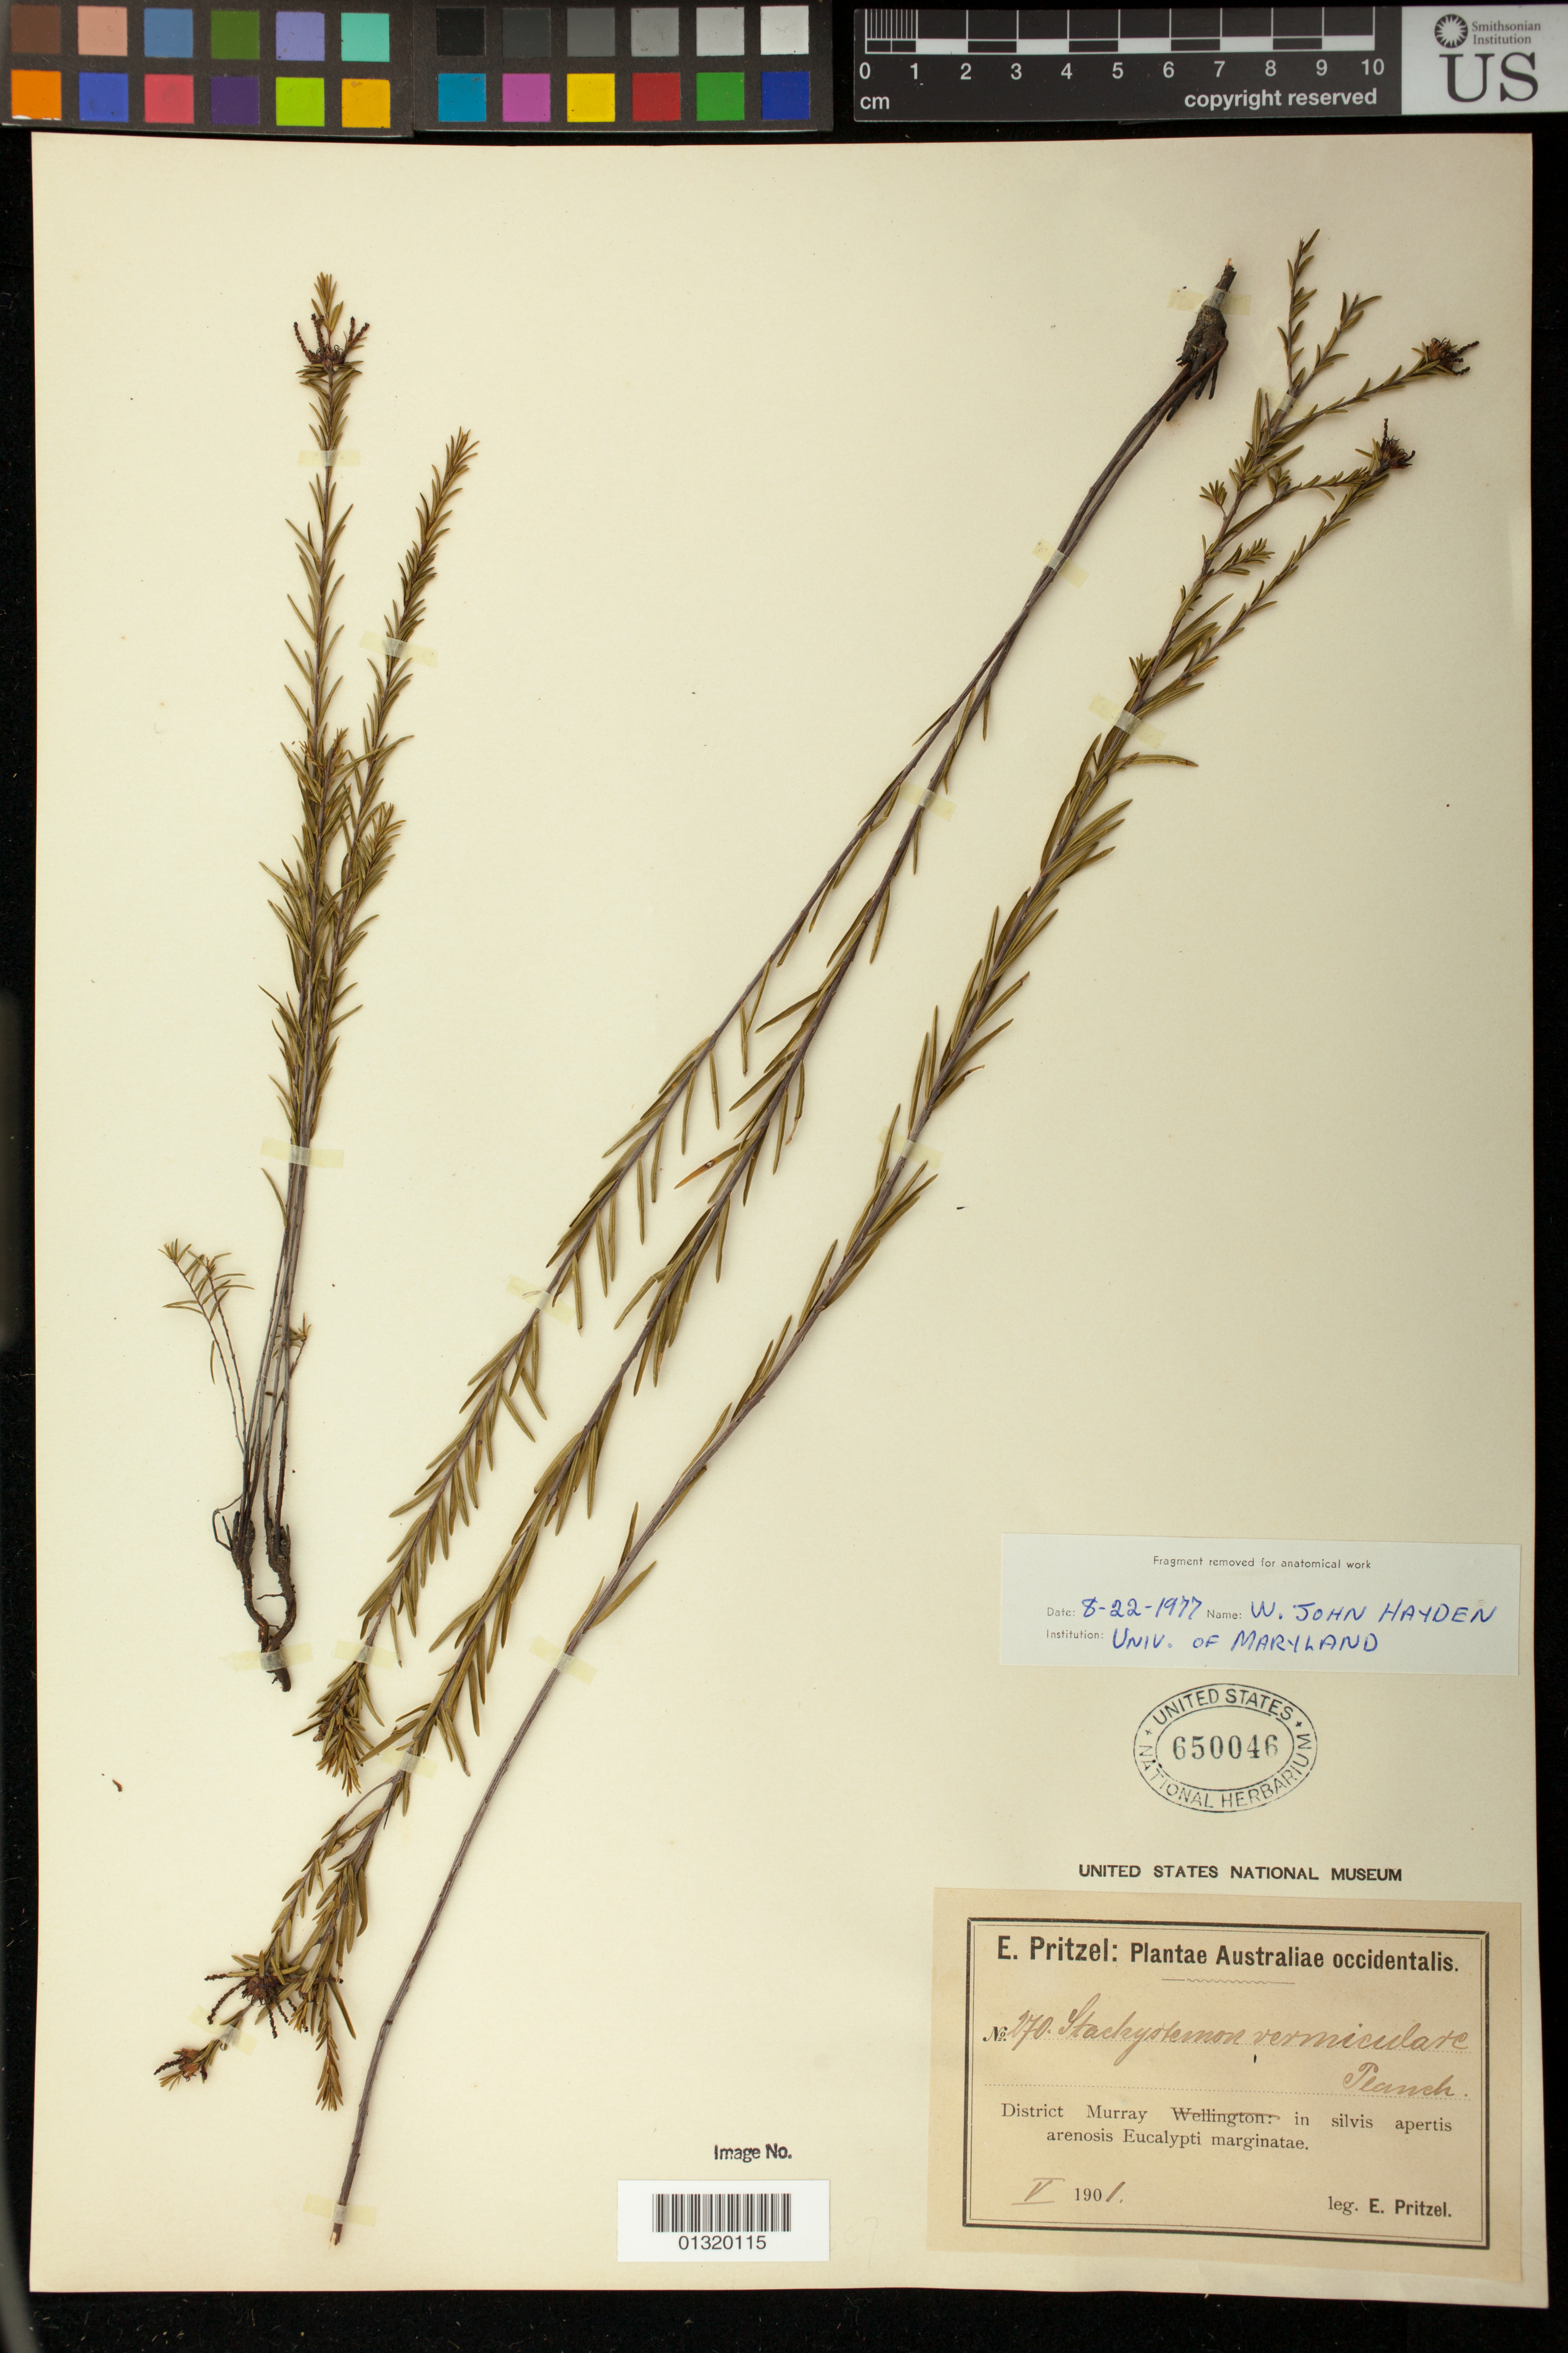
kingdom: Plantae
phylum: Tracheophyta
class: Magnoliopsida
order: Malpighiales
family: Picrodendraceae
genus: Stachystemon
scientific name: Stachystemon vermicularis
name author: Planch.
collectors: E. G. Pritzel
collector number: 270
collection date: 1901-05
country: Australia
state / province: Western Australia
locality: District Murray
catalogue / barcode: US 650046